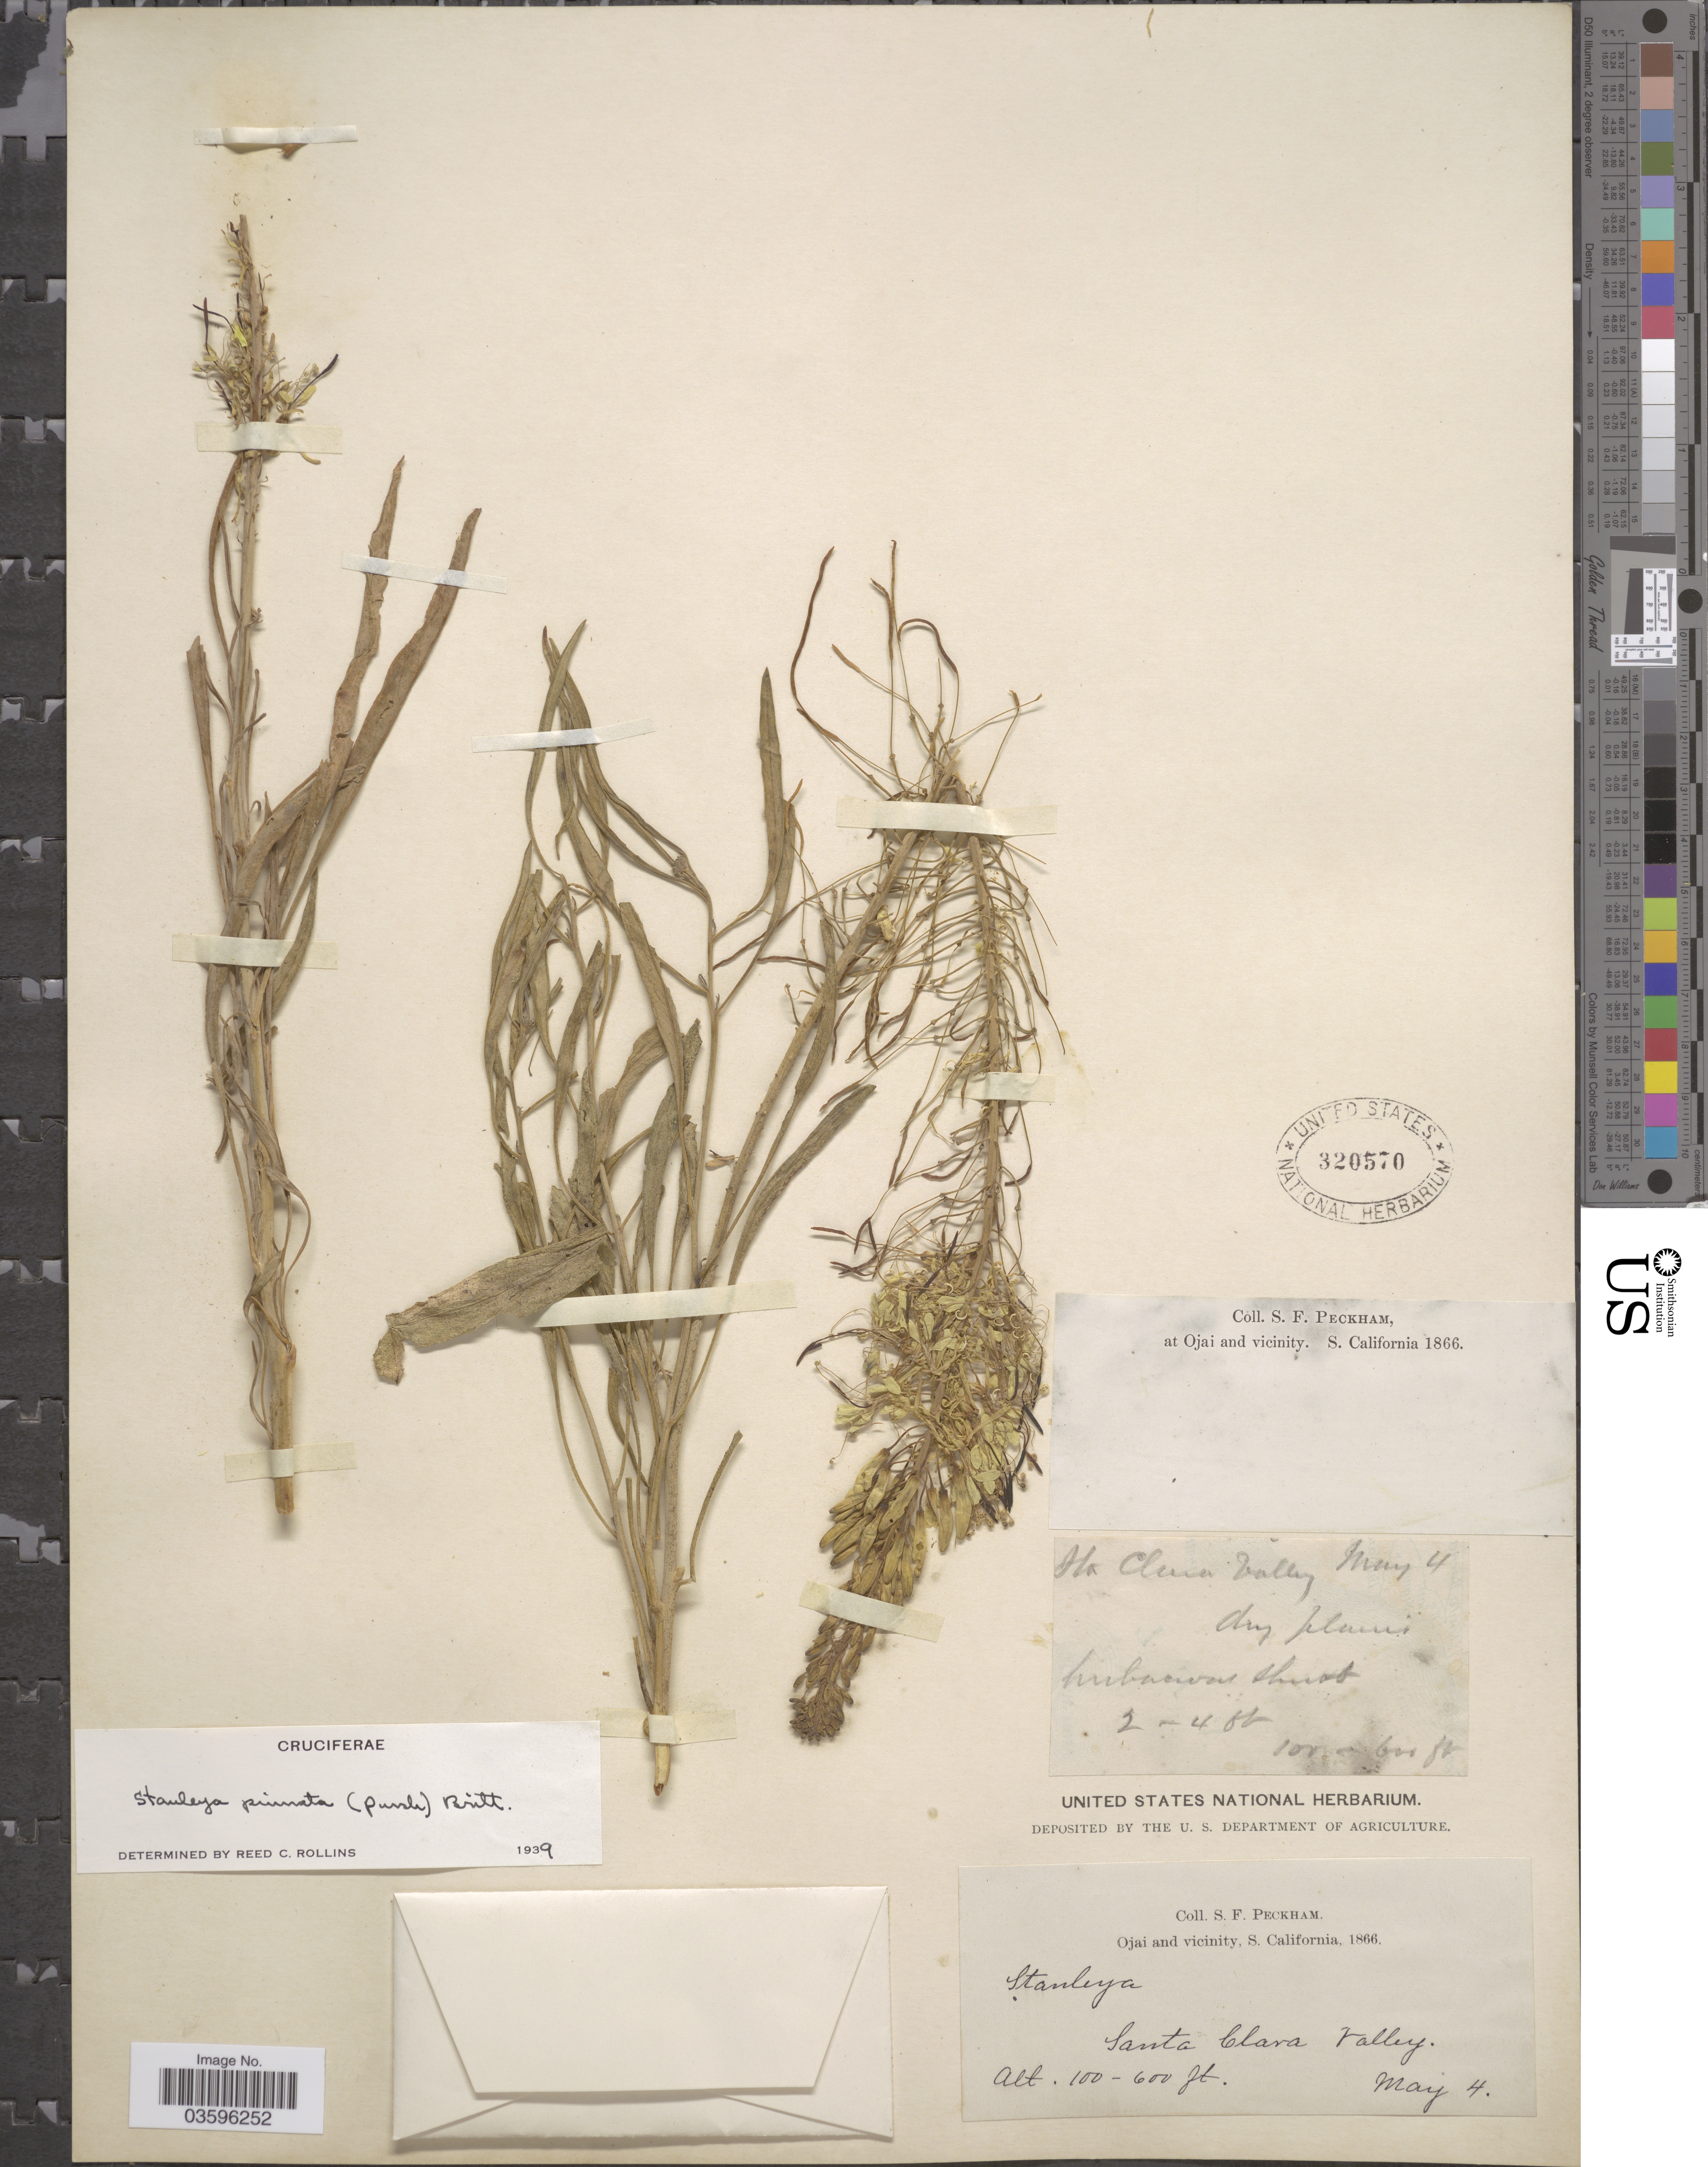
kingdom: Plantae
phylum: Tracheophyta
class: Magnoliopsida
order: Brassicales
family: Brassicaceae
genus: Stanleya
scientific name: Stanleya pinnata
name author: (Pursh) Britton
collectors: S. Peckham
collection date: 1866-05-04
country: United States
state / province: California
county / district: Ventura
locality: Ojai and vicinity. S. California. Santa Clara Valley.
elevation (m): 30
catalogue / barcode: US 320570